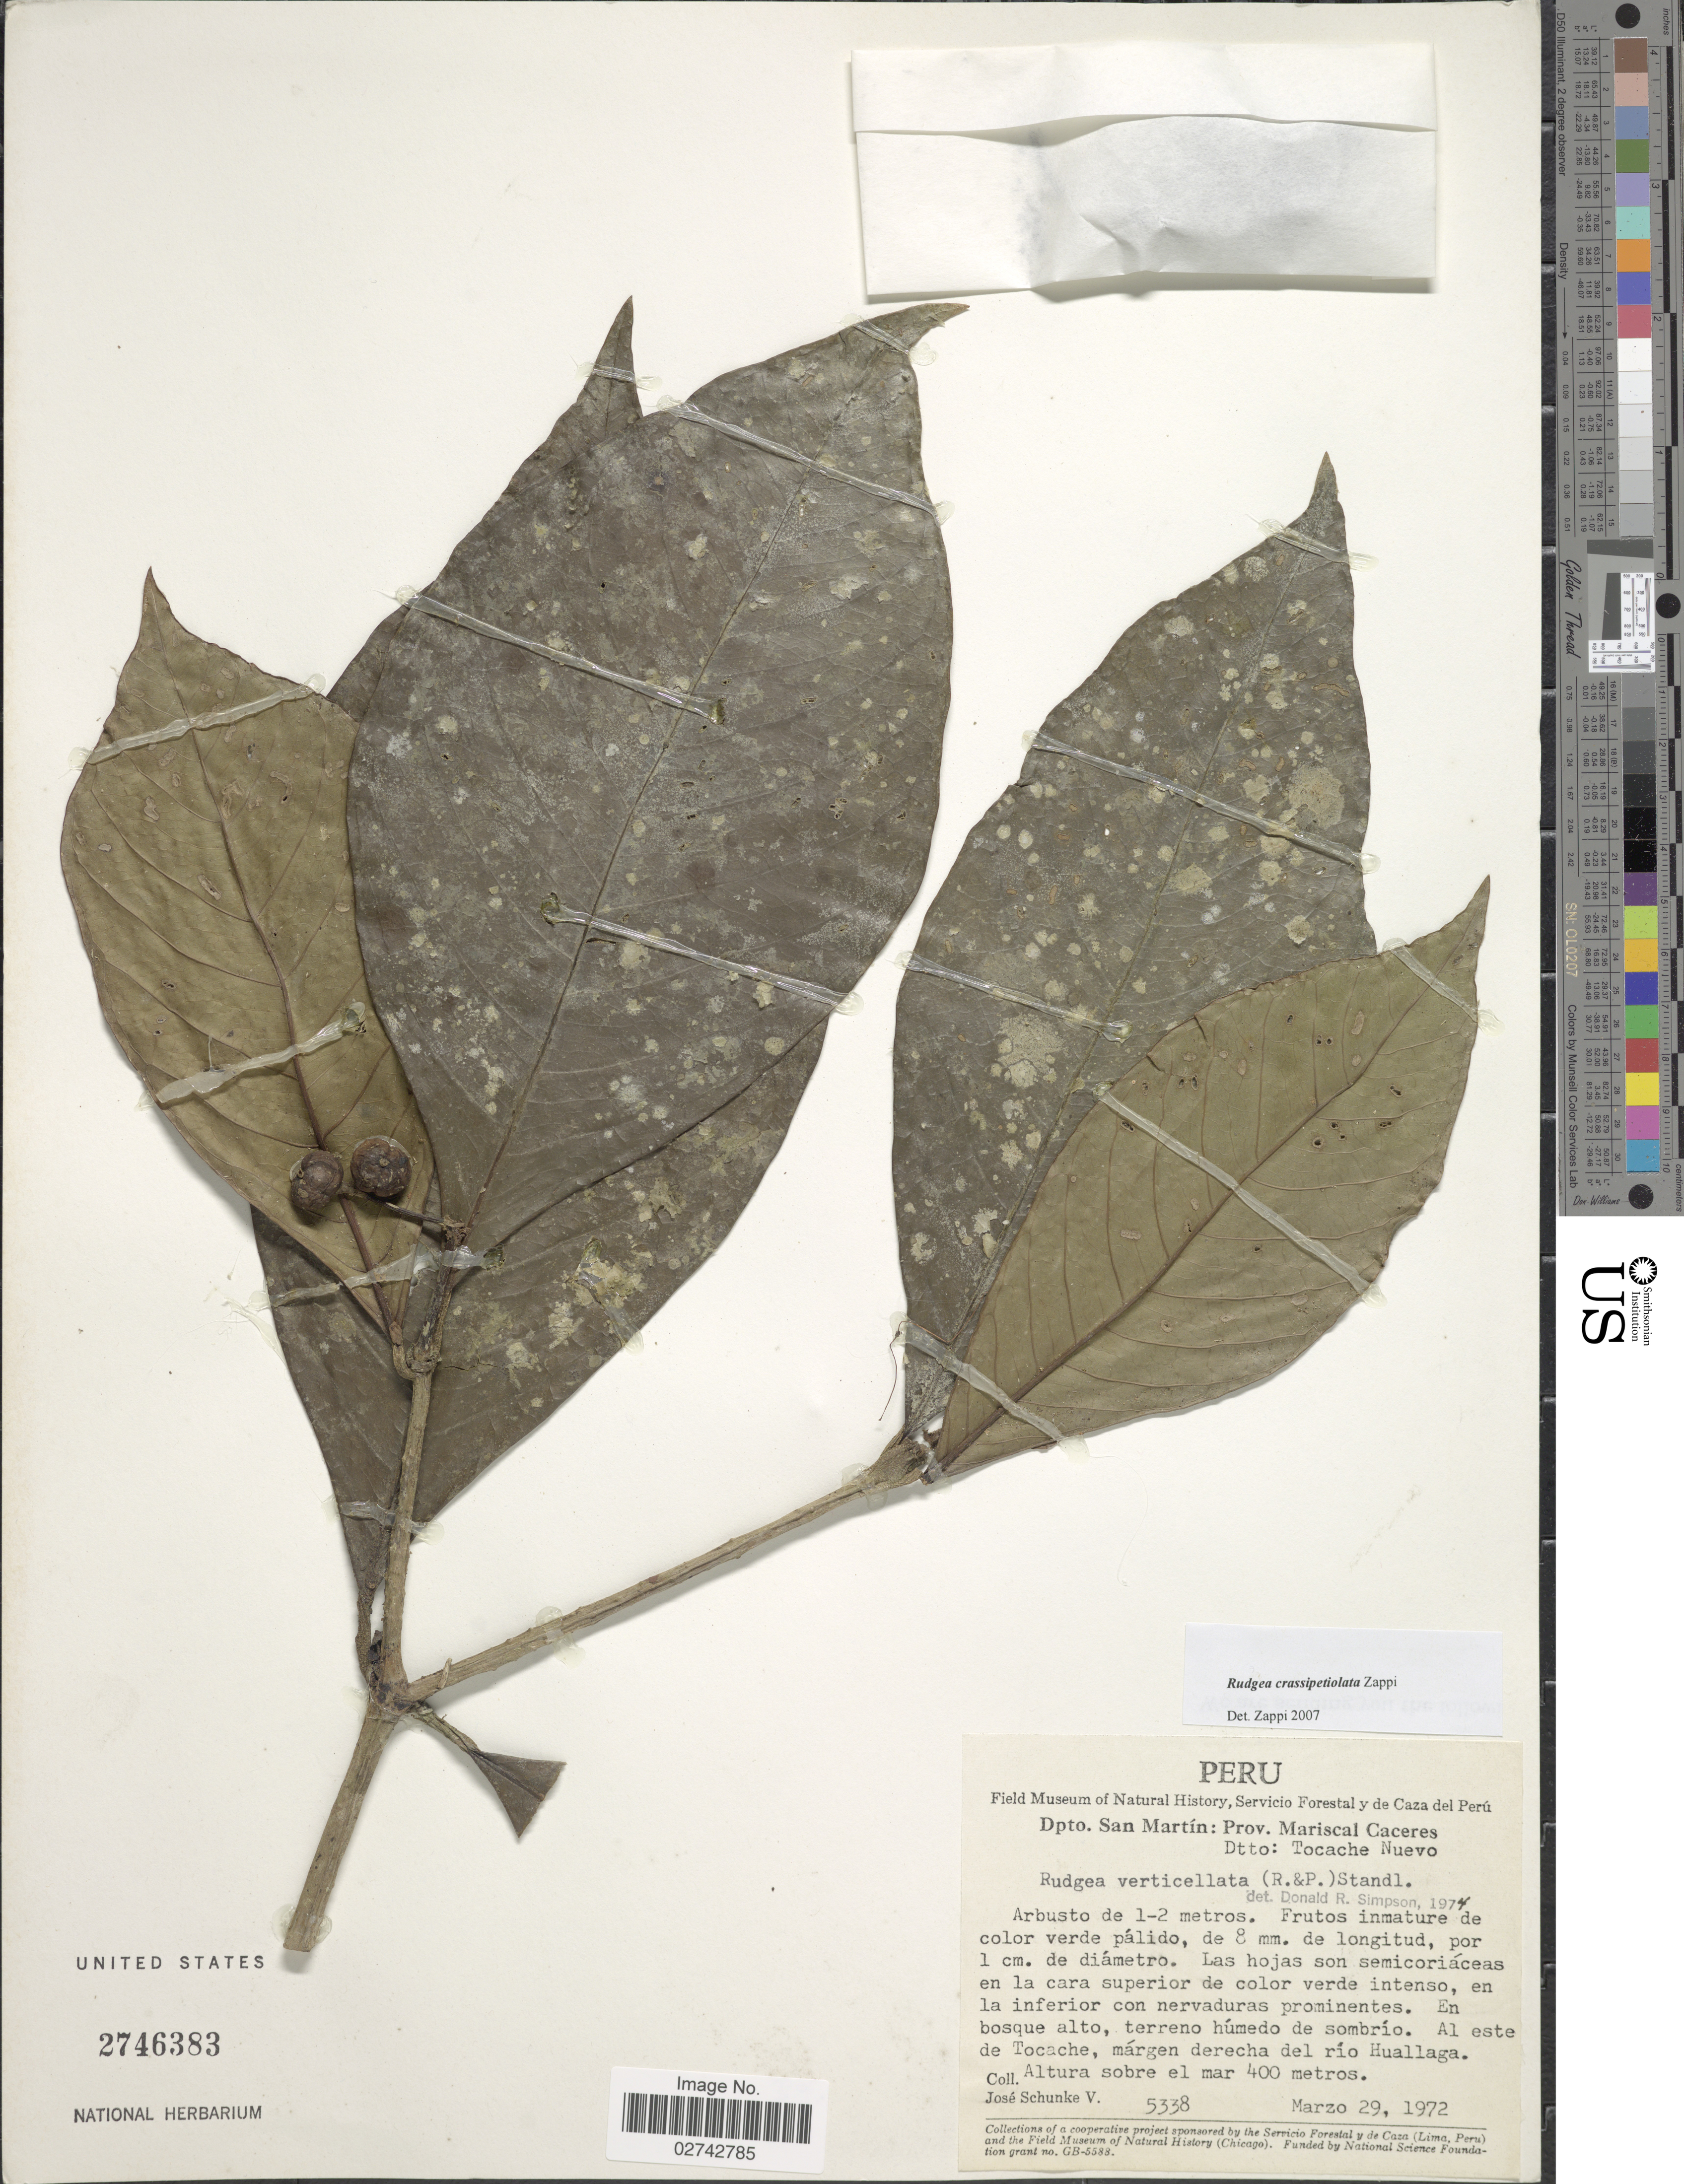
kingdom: Plantae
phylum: Tracheophyta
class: Magnoliopsida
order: Gentianales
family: Rubiaceae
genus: Rudgea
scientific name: Rudgea crassipetiolata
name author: Zappi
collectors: J. Schunke Vigo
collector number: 5338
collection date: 1972-03-29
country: Peru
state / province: San Martín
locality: Prov. Mariscal Caceres, Dtto. Tocache Nuevo, al este de Tocache, margen derecha del Rio Huallaga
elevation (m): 400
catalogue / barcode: US 2746383